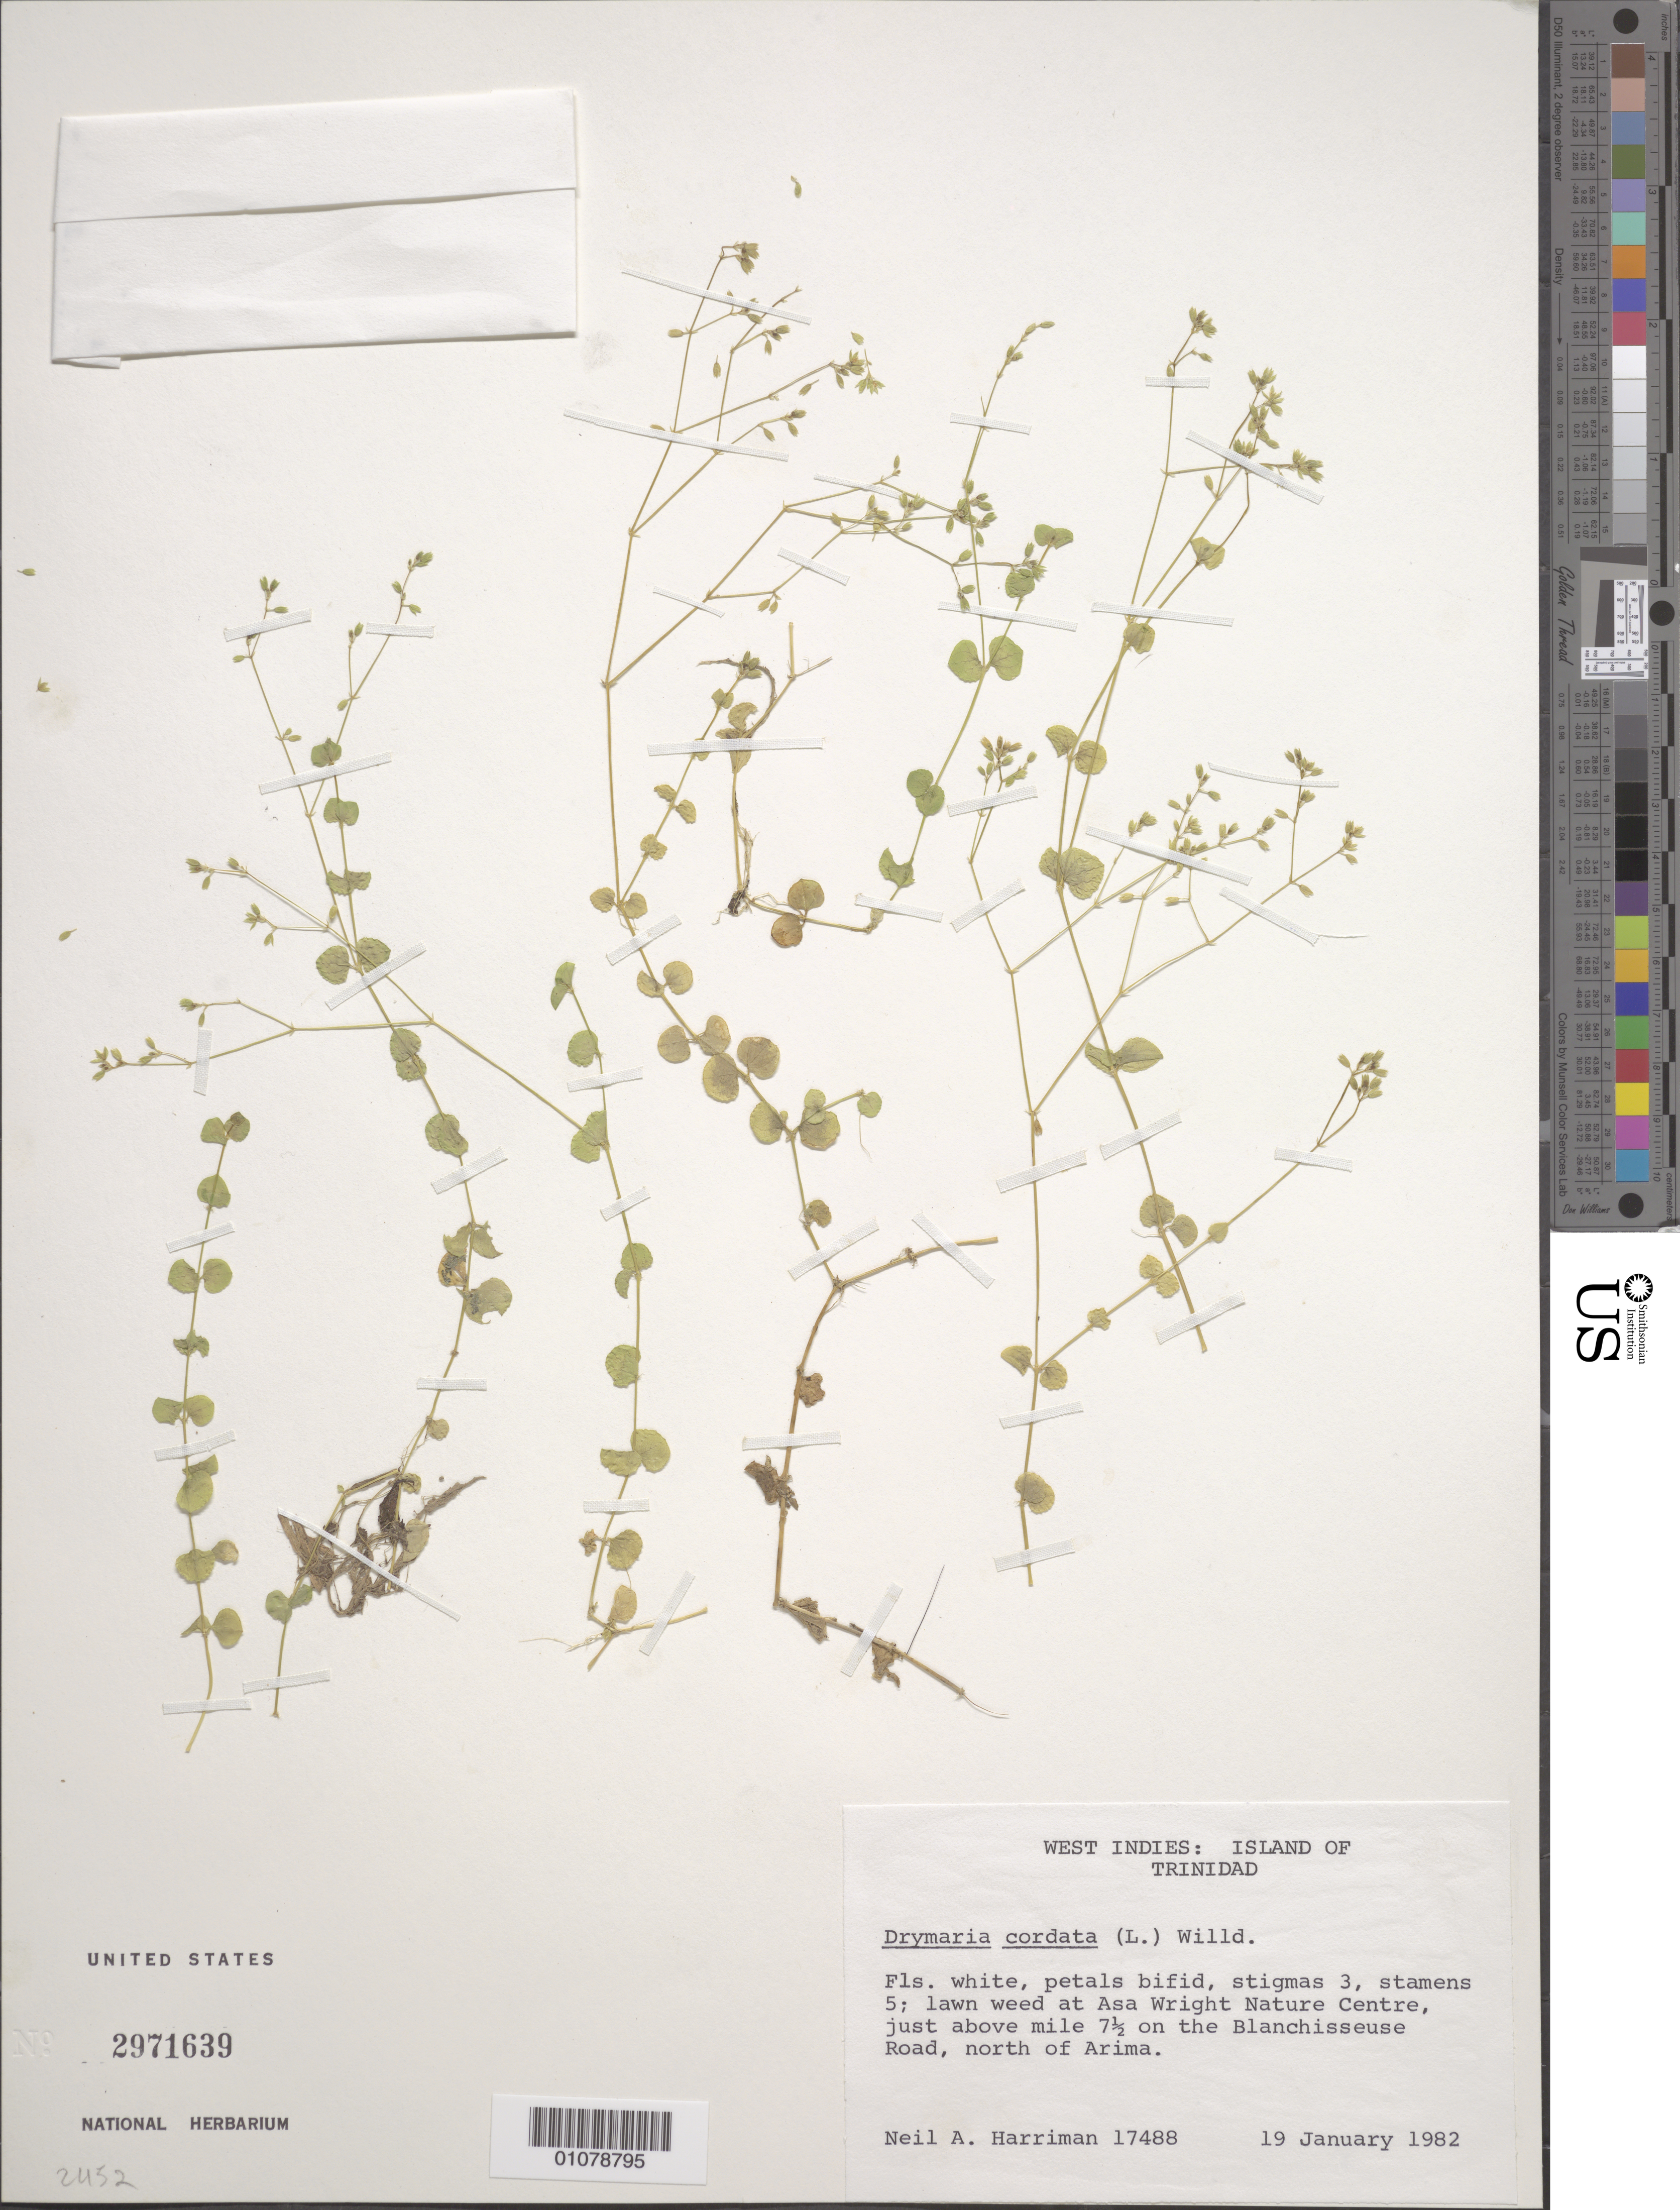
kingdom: Plantae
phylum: Tracheophyta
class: Magnoliopsida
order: Caryophyllales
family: Caryophyllaceae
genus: Drymaria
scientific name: Drymaria cordata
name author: (L.) Willd. ex Schult.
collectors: N. A. Harriman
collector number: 17488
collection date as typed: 19 Jan 1982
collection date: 1982-01-19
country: Trinidad and Tobago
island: Trinidad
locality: N of Arima, just above mile 7.5 on the blanchisseuse Road, Asa Wright Nature Center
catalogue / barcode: US 2971639